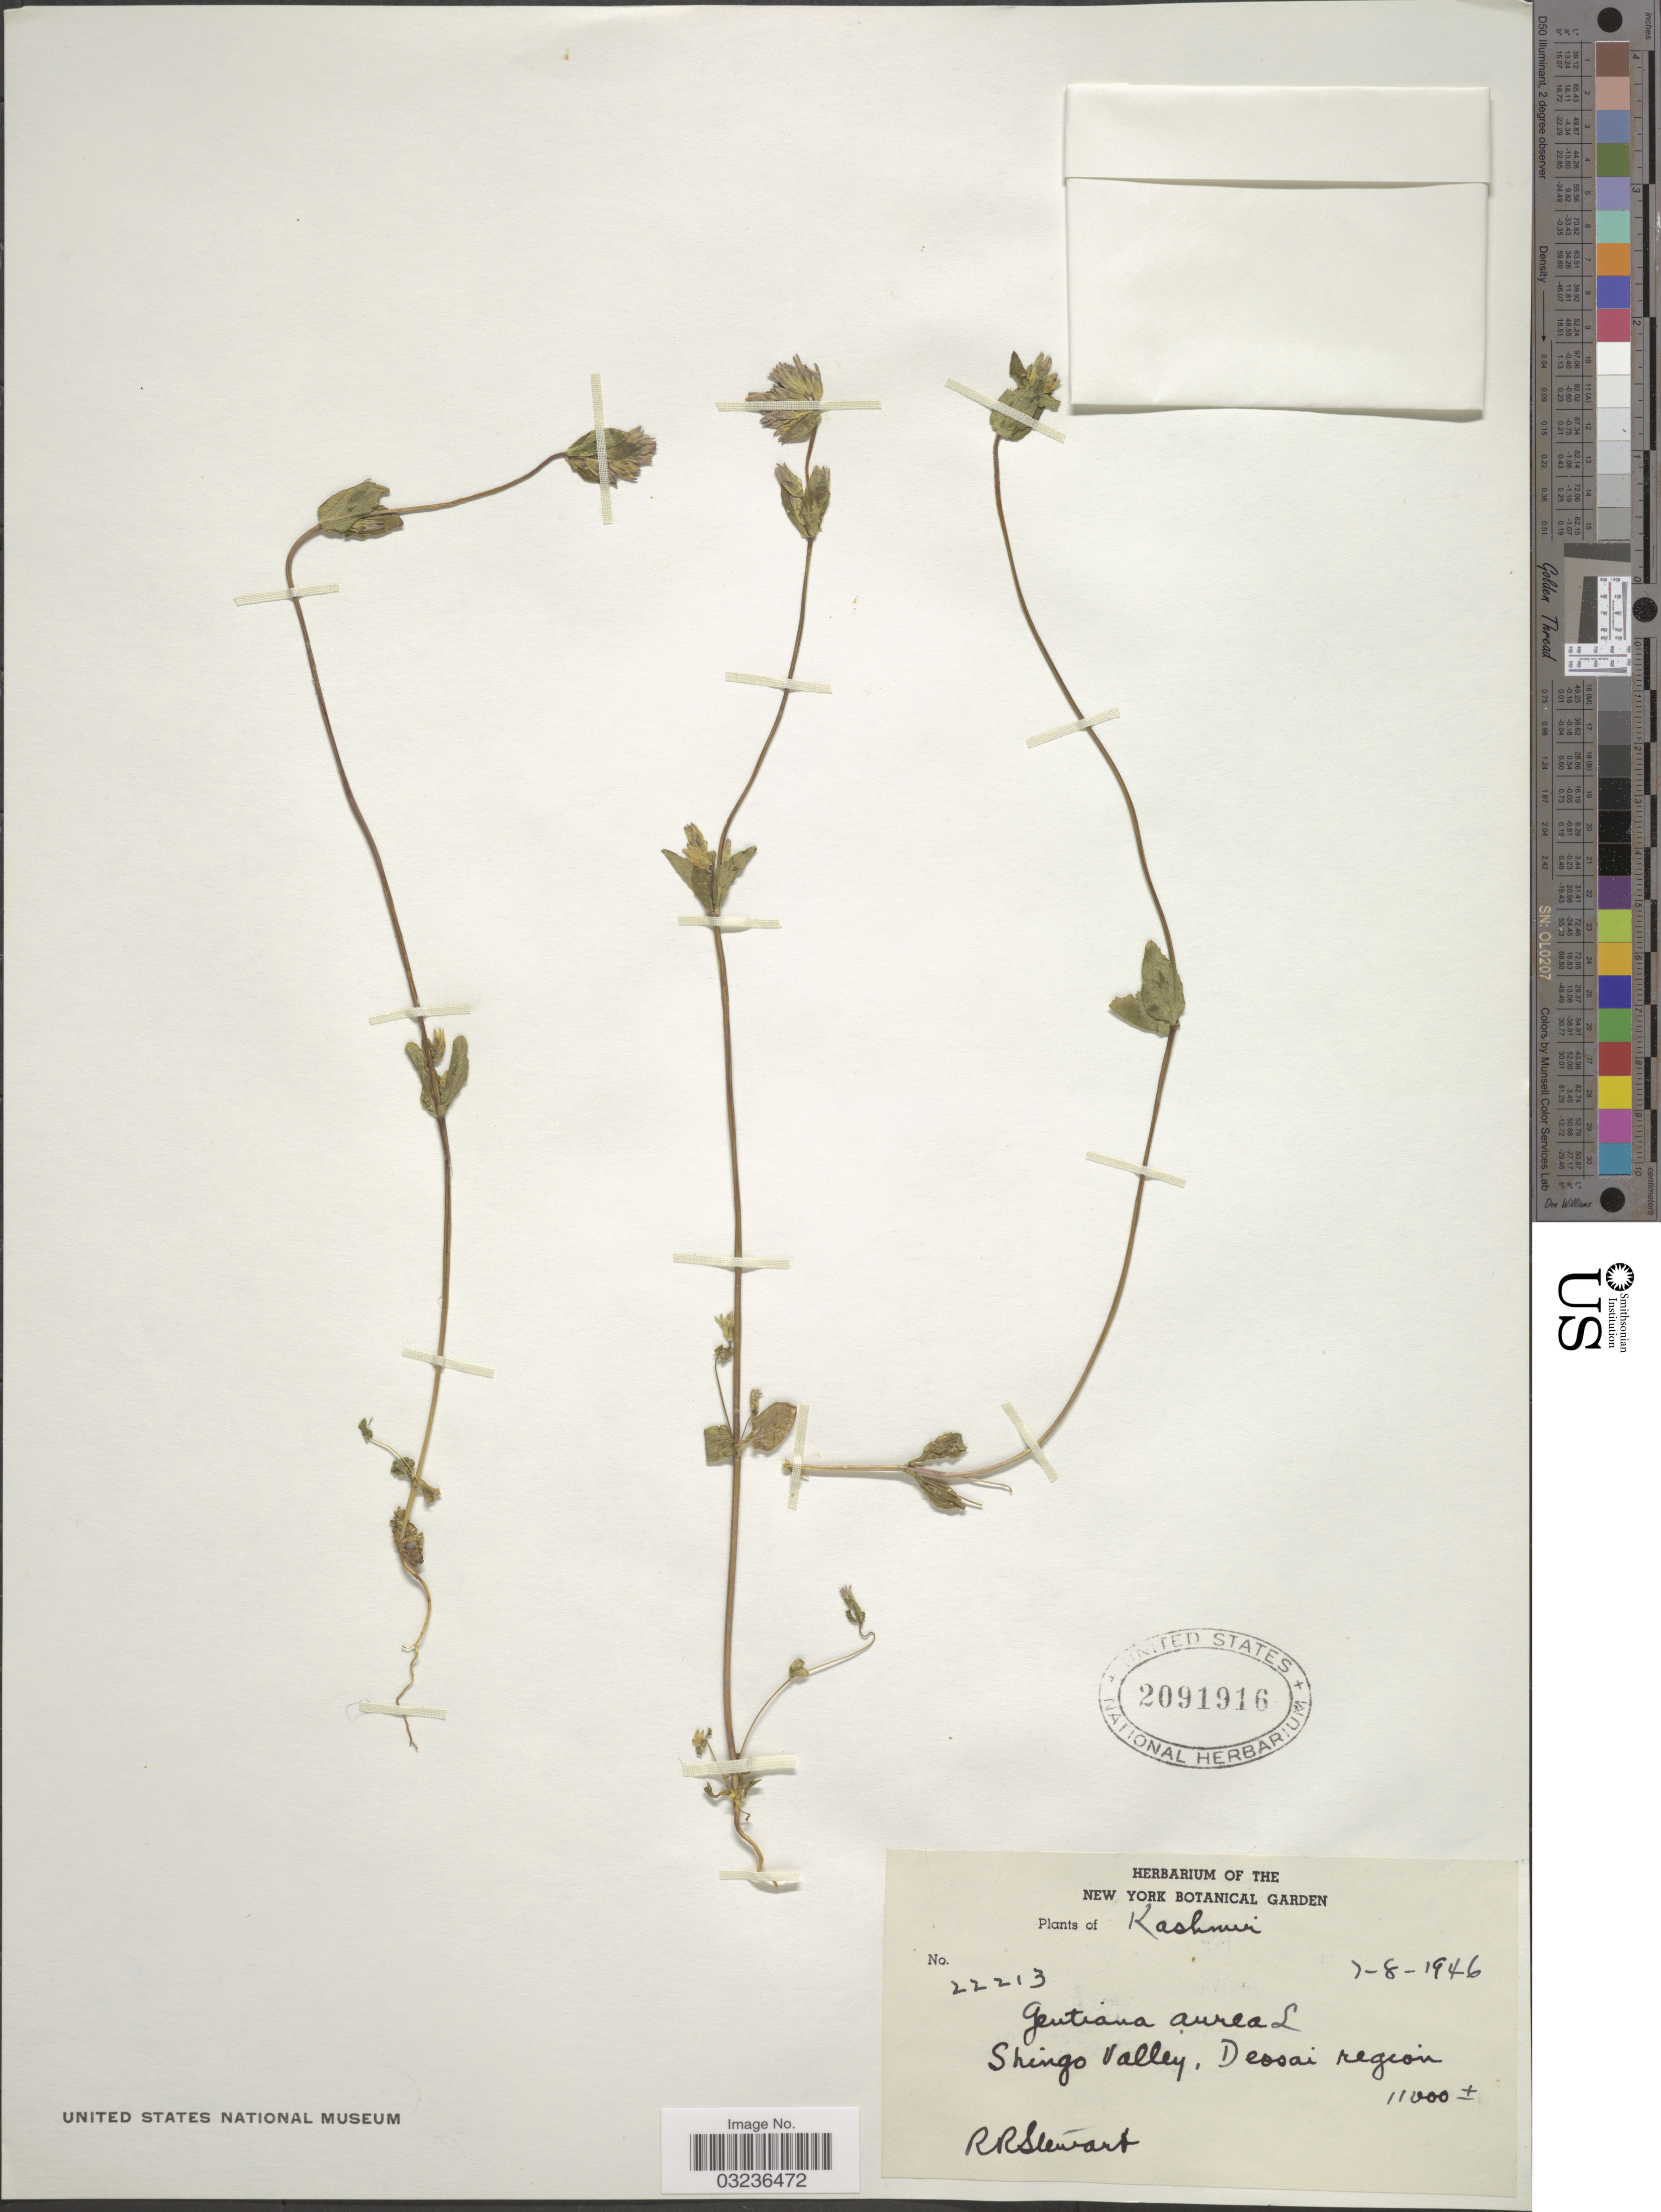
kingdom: Plantae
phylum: Tracheophyta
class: Magnoliopsida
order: Gentianales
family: Gentianaceae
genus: Gentiana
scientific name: Gentiana aurea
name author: L.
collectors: R. Stewart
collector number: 22213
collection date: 1946-08-07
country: India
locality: Kashmir. Shingo Valley, Dessai region.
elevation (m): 3353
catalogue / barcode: US 2091916